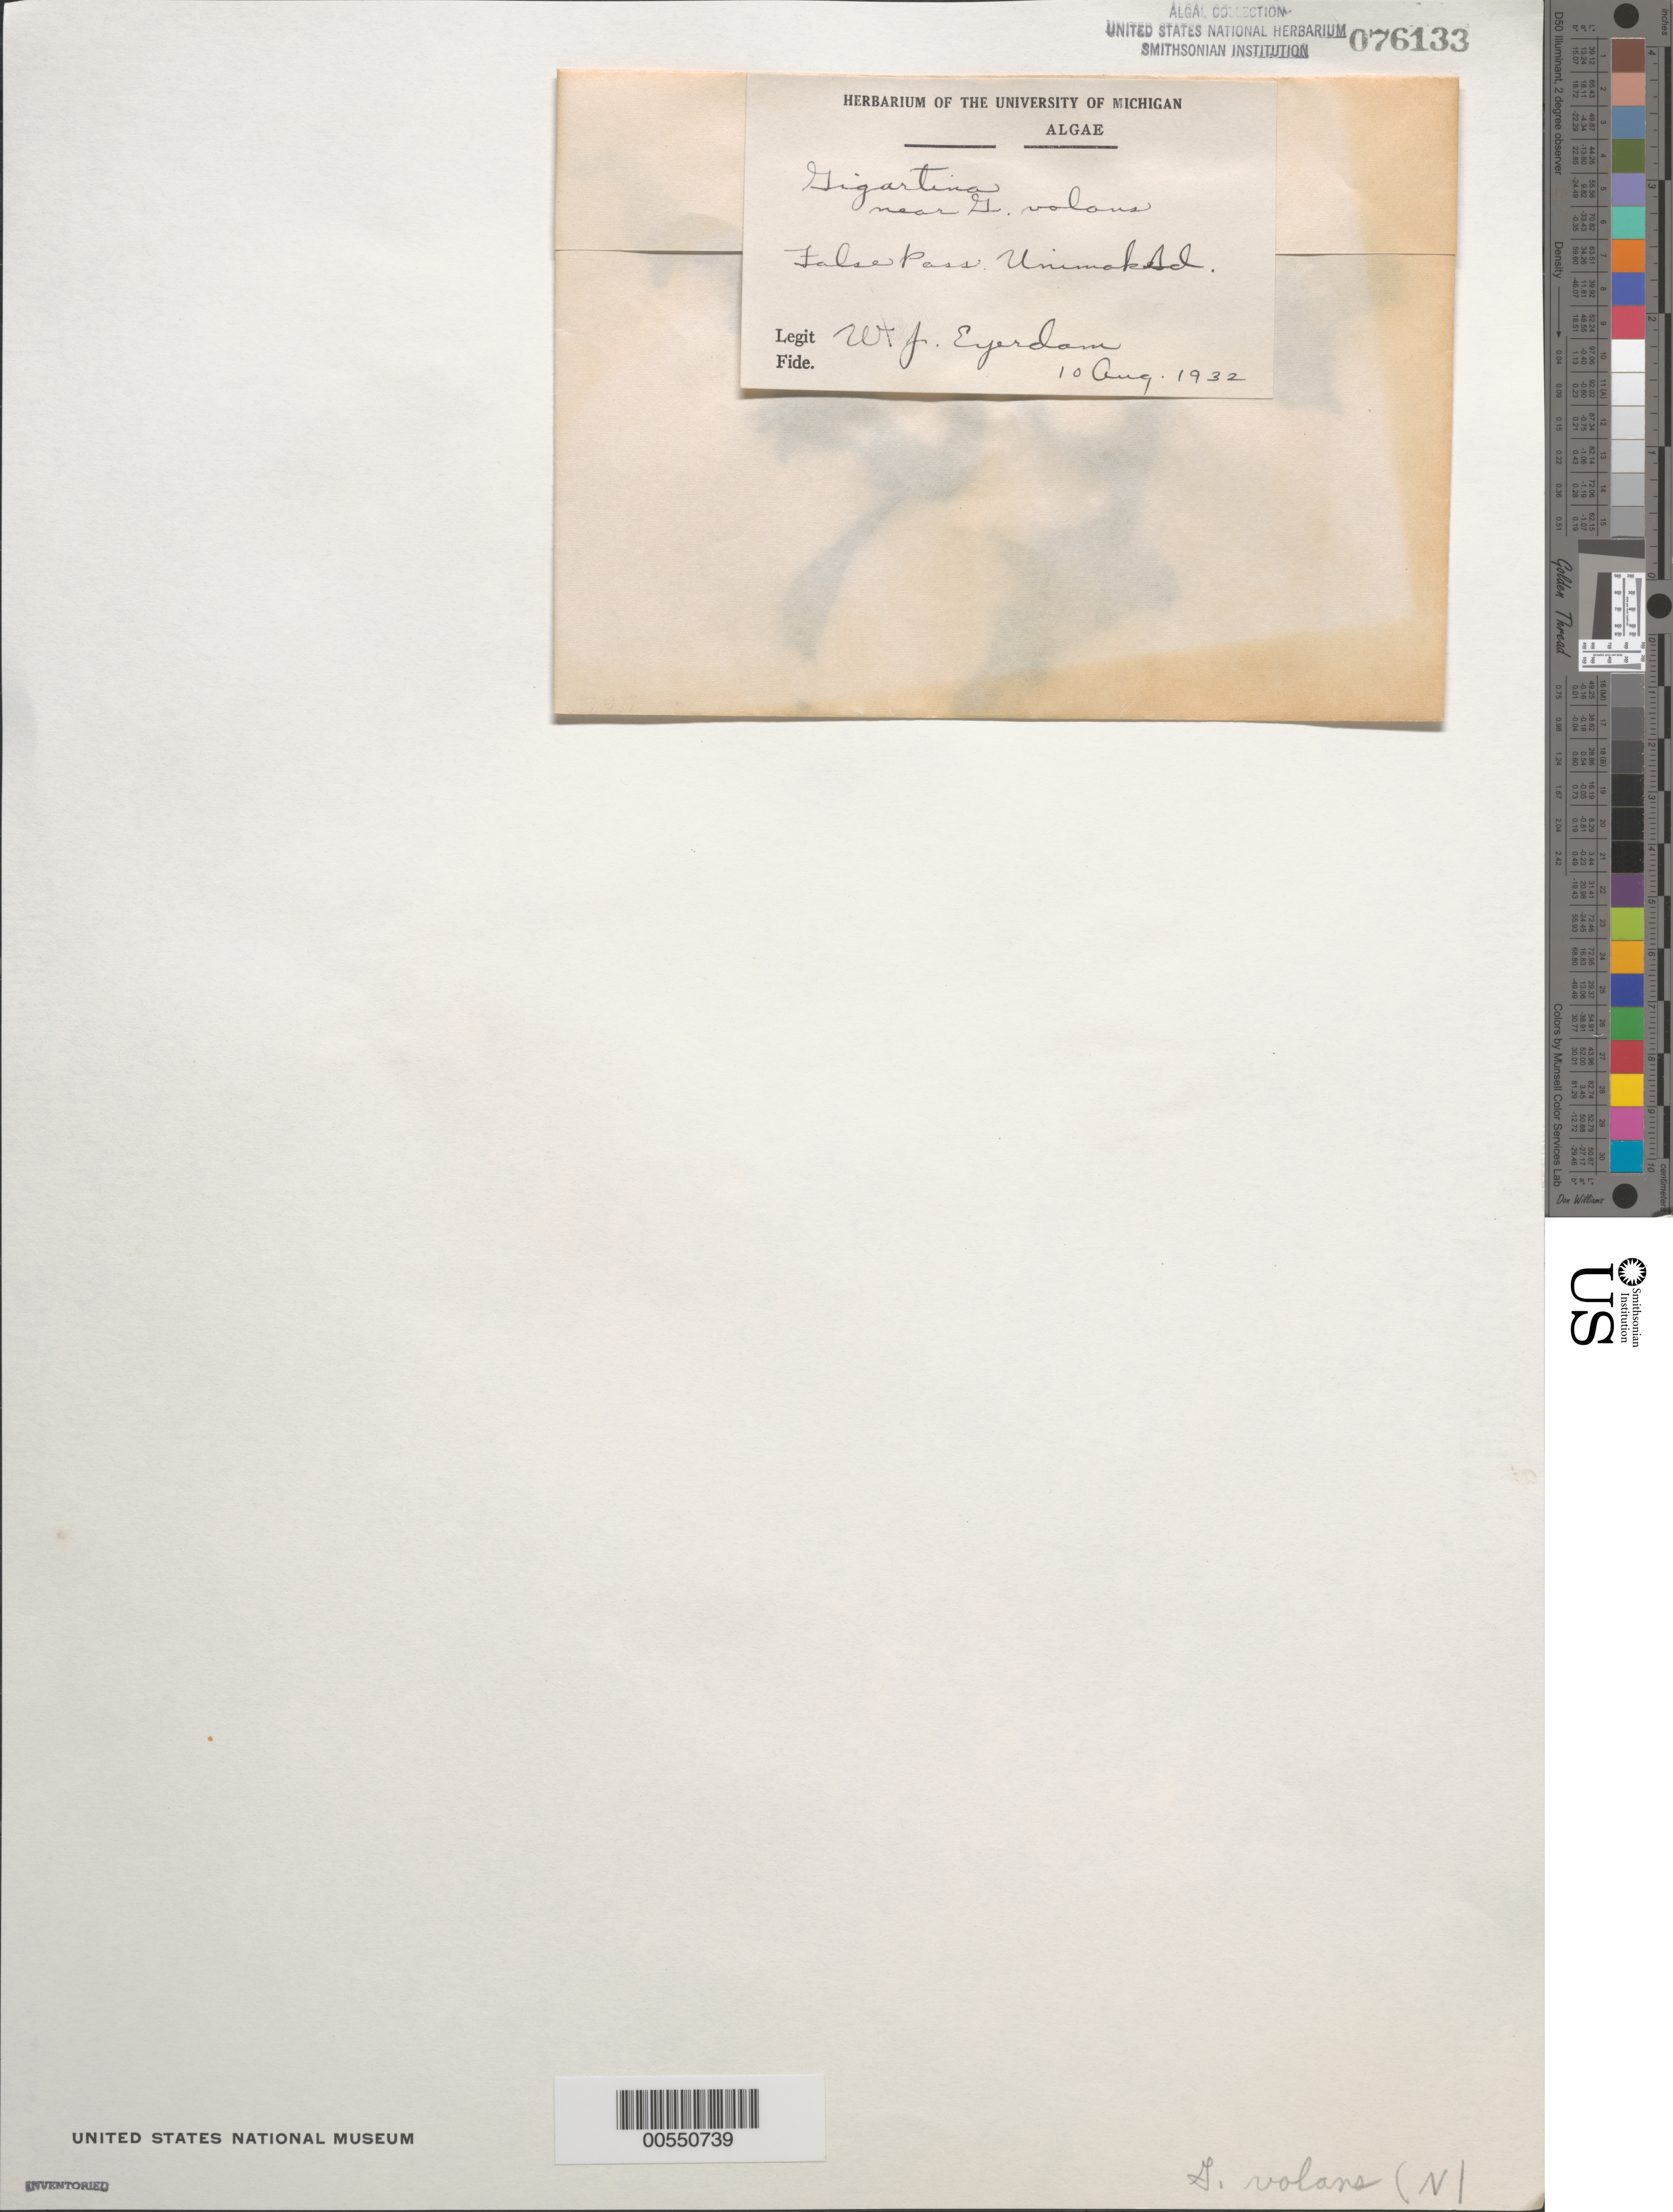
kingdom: Plantae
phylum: Rhodophyta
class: Florideophyceae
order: Gigartinales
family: Gigartinaceae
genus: Mazzaella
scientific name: Mazzaella volans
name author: (C. Agardh) Fredericq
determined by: Algae name updating Project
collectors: W. J. Eyerdam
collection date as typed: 10 Aug 1932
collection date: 1932-08-10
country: United States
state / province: Alaska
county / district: Aleutian Islands Division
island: Unimak Island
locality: False Pass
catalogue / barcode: US 76133